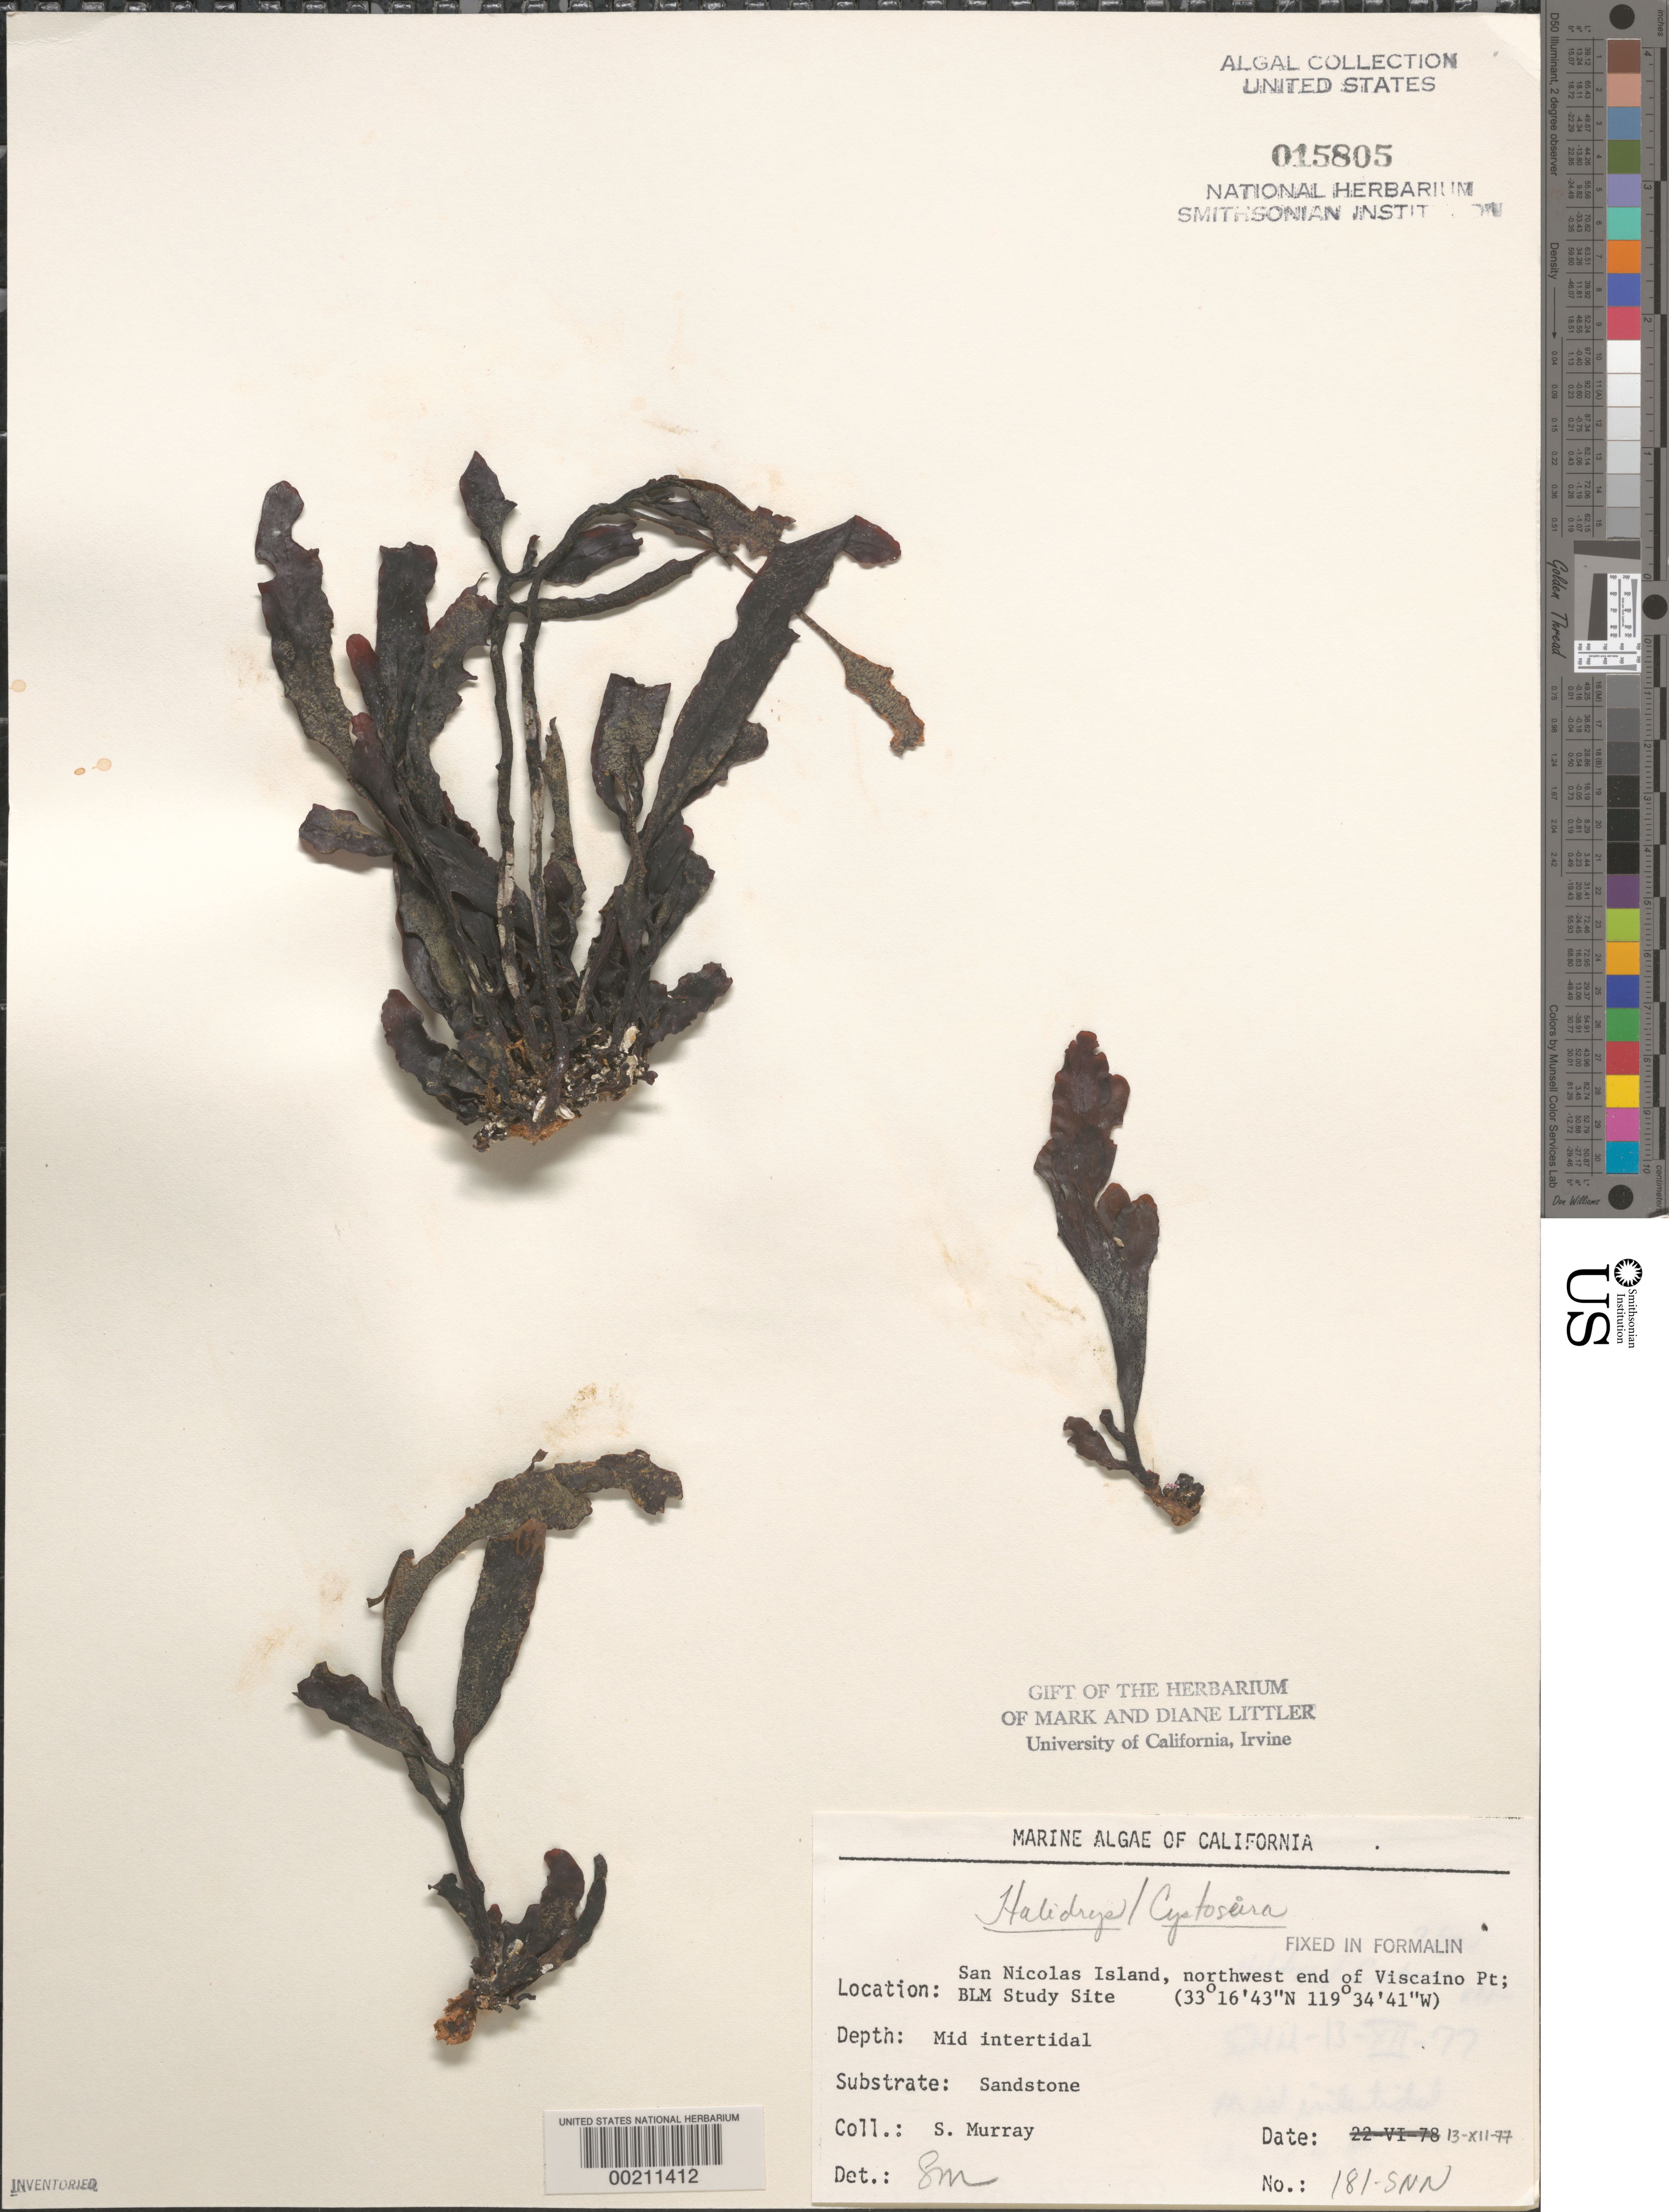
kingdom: Chromista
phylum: Ochrophyta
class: Phaeophyceae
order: Fucales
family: Sargassaceae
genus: Halidrys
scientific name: Halidrys sp.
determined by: Murray, S. N.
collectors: S. N. Murray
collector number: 181-snn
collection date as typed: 13 Dec 1977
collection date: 1977-12-13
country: United States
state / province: California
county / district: Ventura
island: San Nicolas Island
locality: Viscaino Point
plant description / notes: BLM-SOCALBIGHT Rocky Intertidal Survey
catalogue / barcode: US 15805